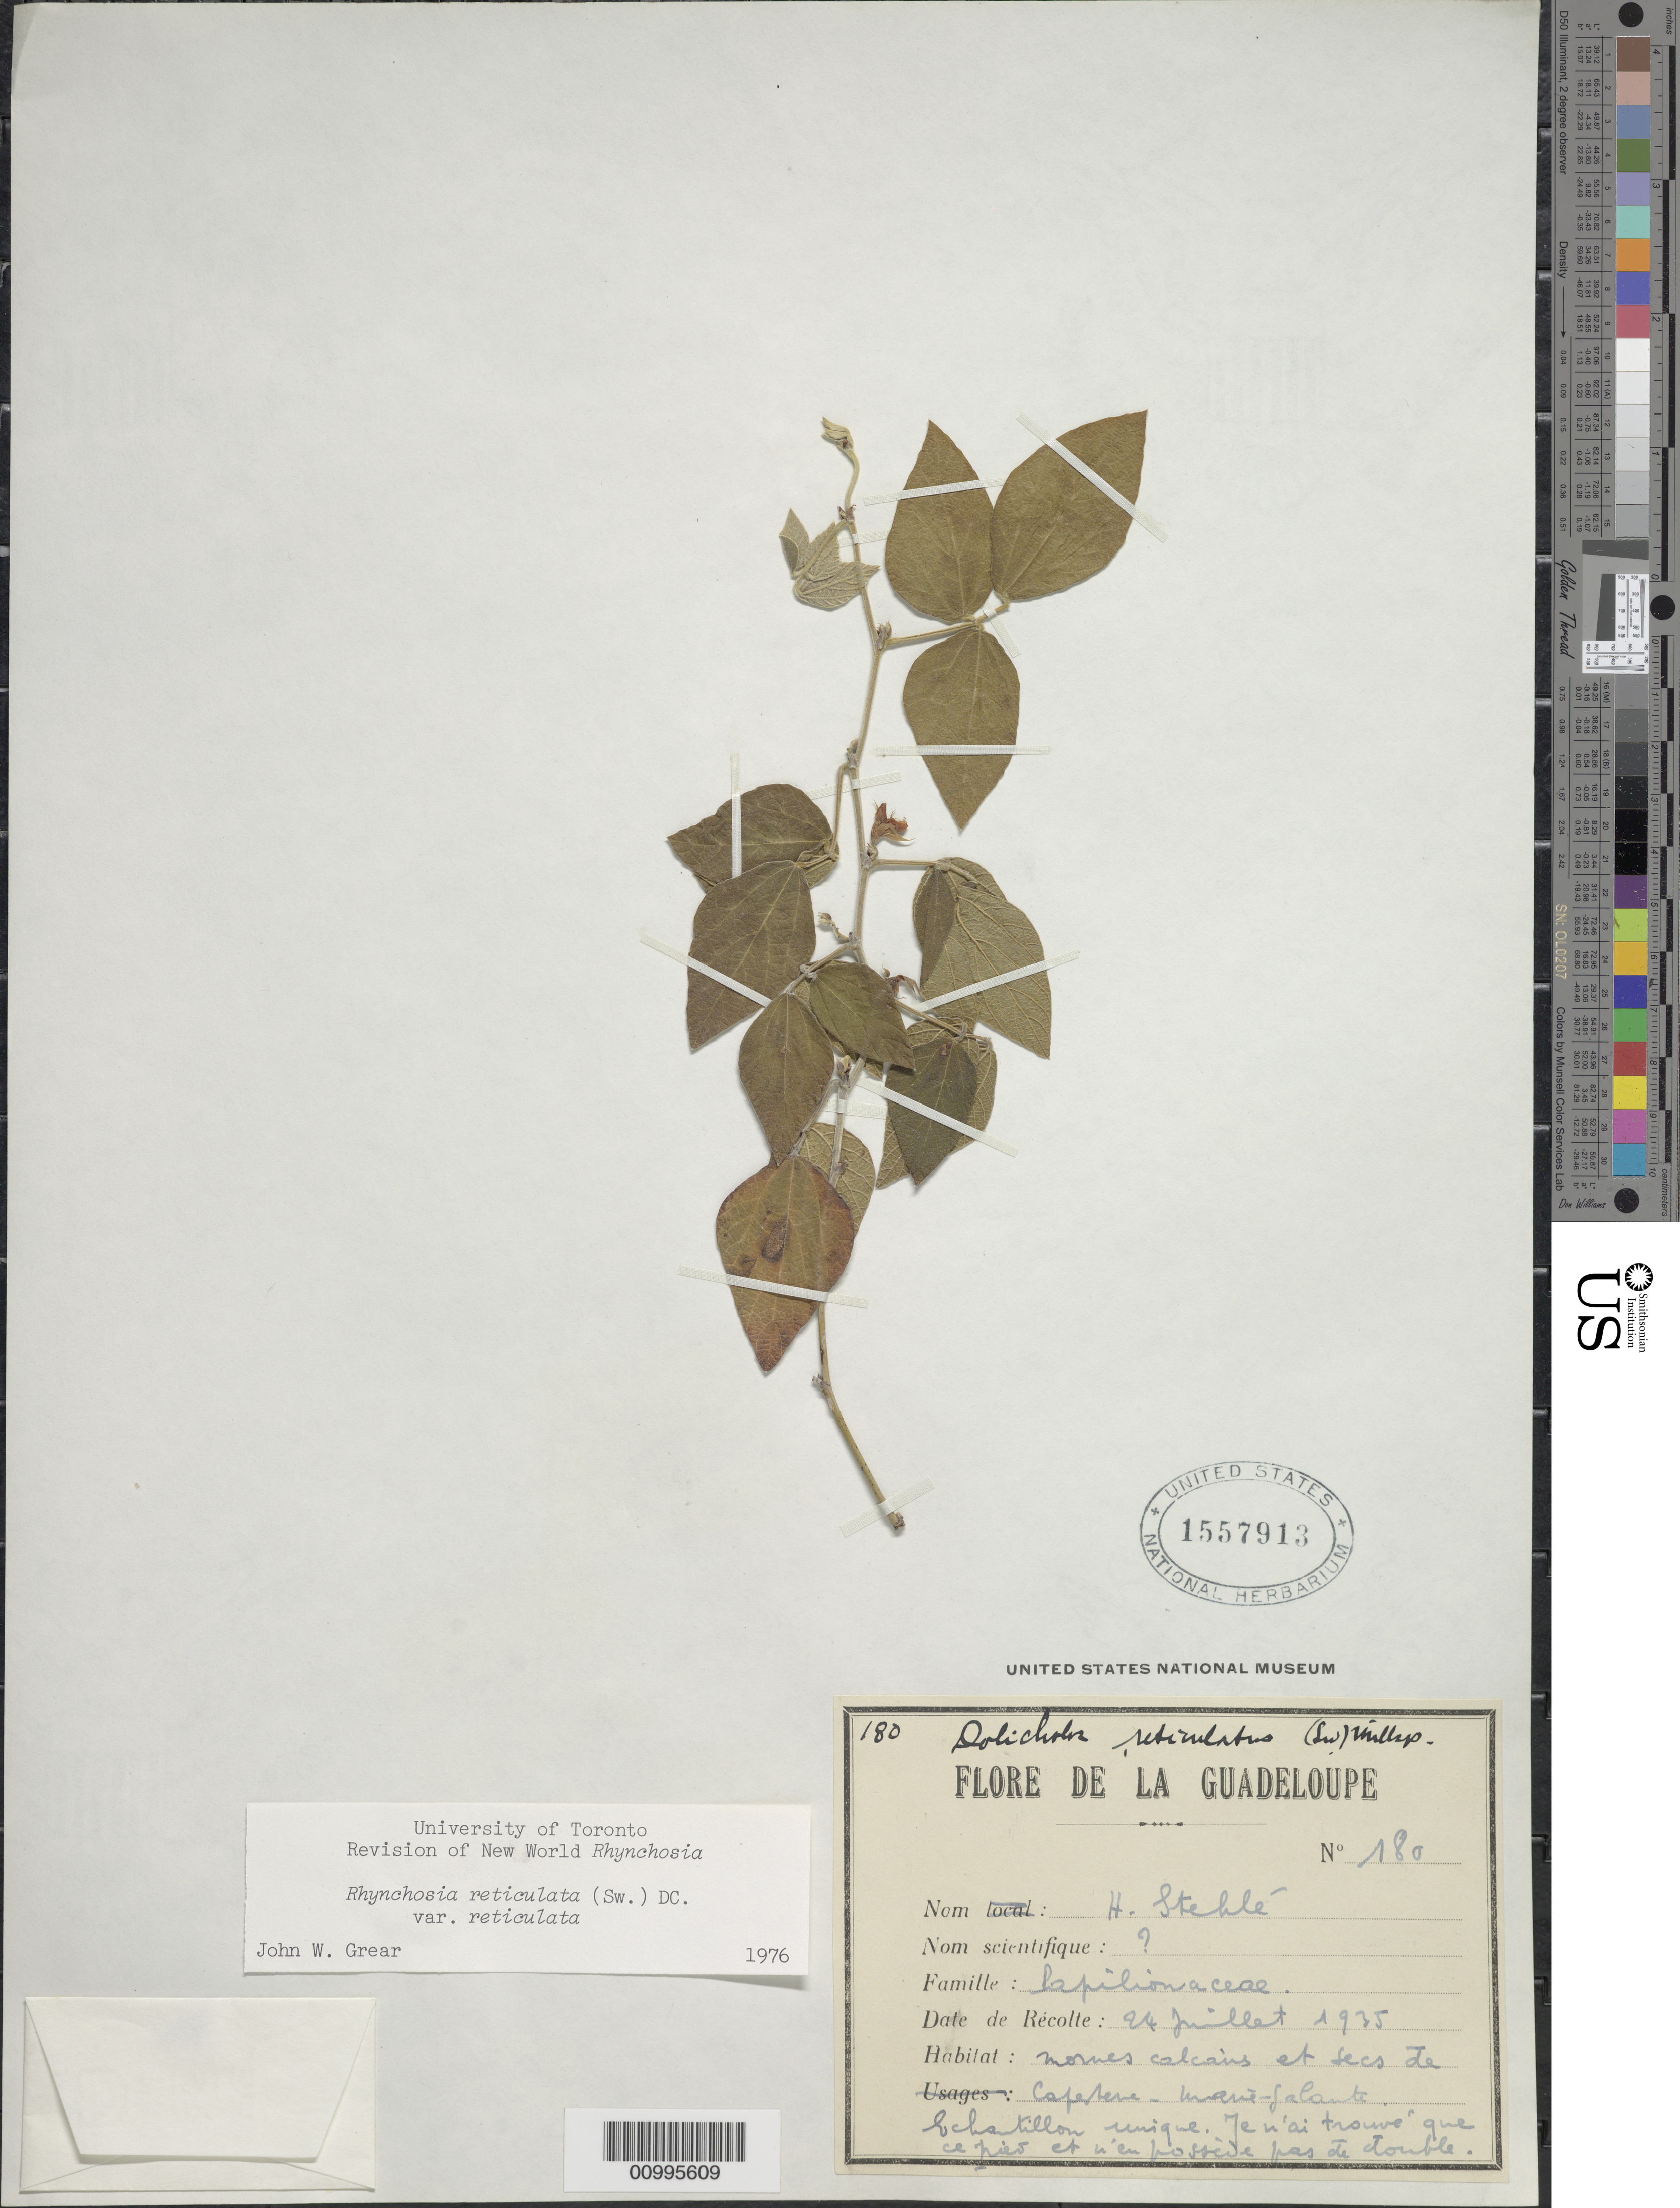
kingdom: Plantae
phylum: Tracheophyta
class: Magnoliopsida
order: Fabales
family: Fabaceae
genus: Rhynchosia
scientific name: Rhynchosia reticulata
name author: (Sw.) DC.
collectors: H. Stehlé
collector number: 180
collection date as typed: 24 Jul 1935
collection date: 1935-07-24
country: Guadeloupe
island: Marie Galante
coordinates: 0 N, 0 E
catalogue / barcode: US 1557913